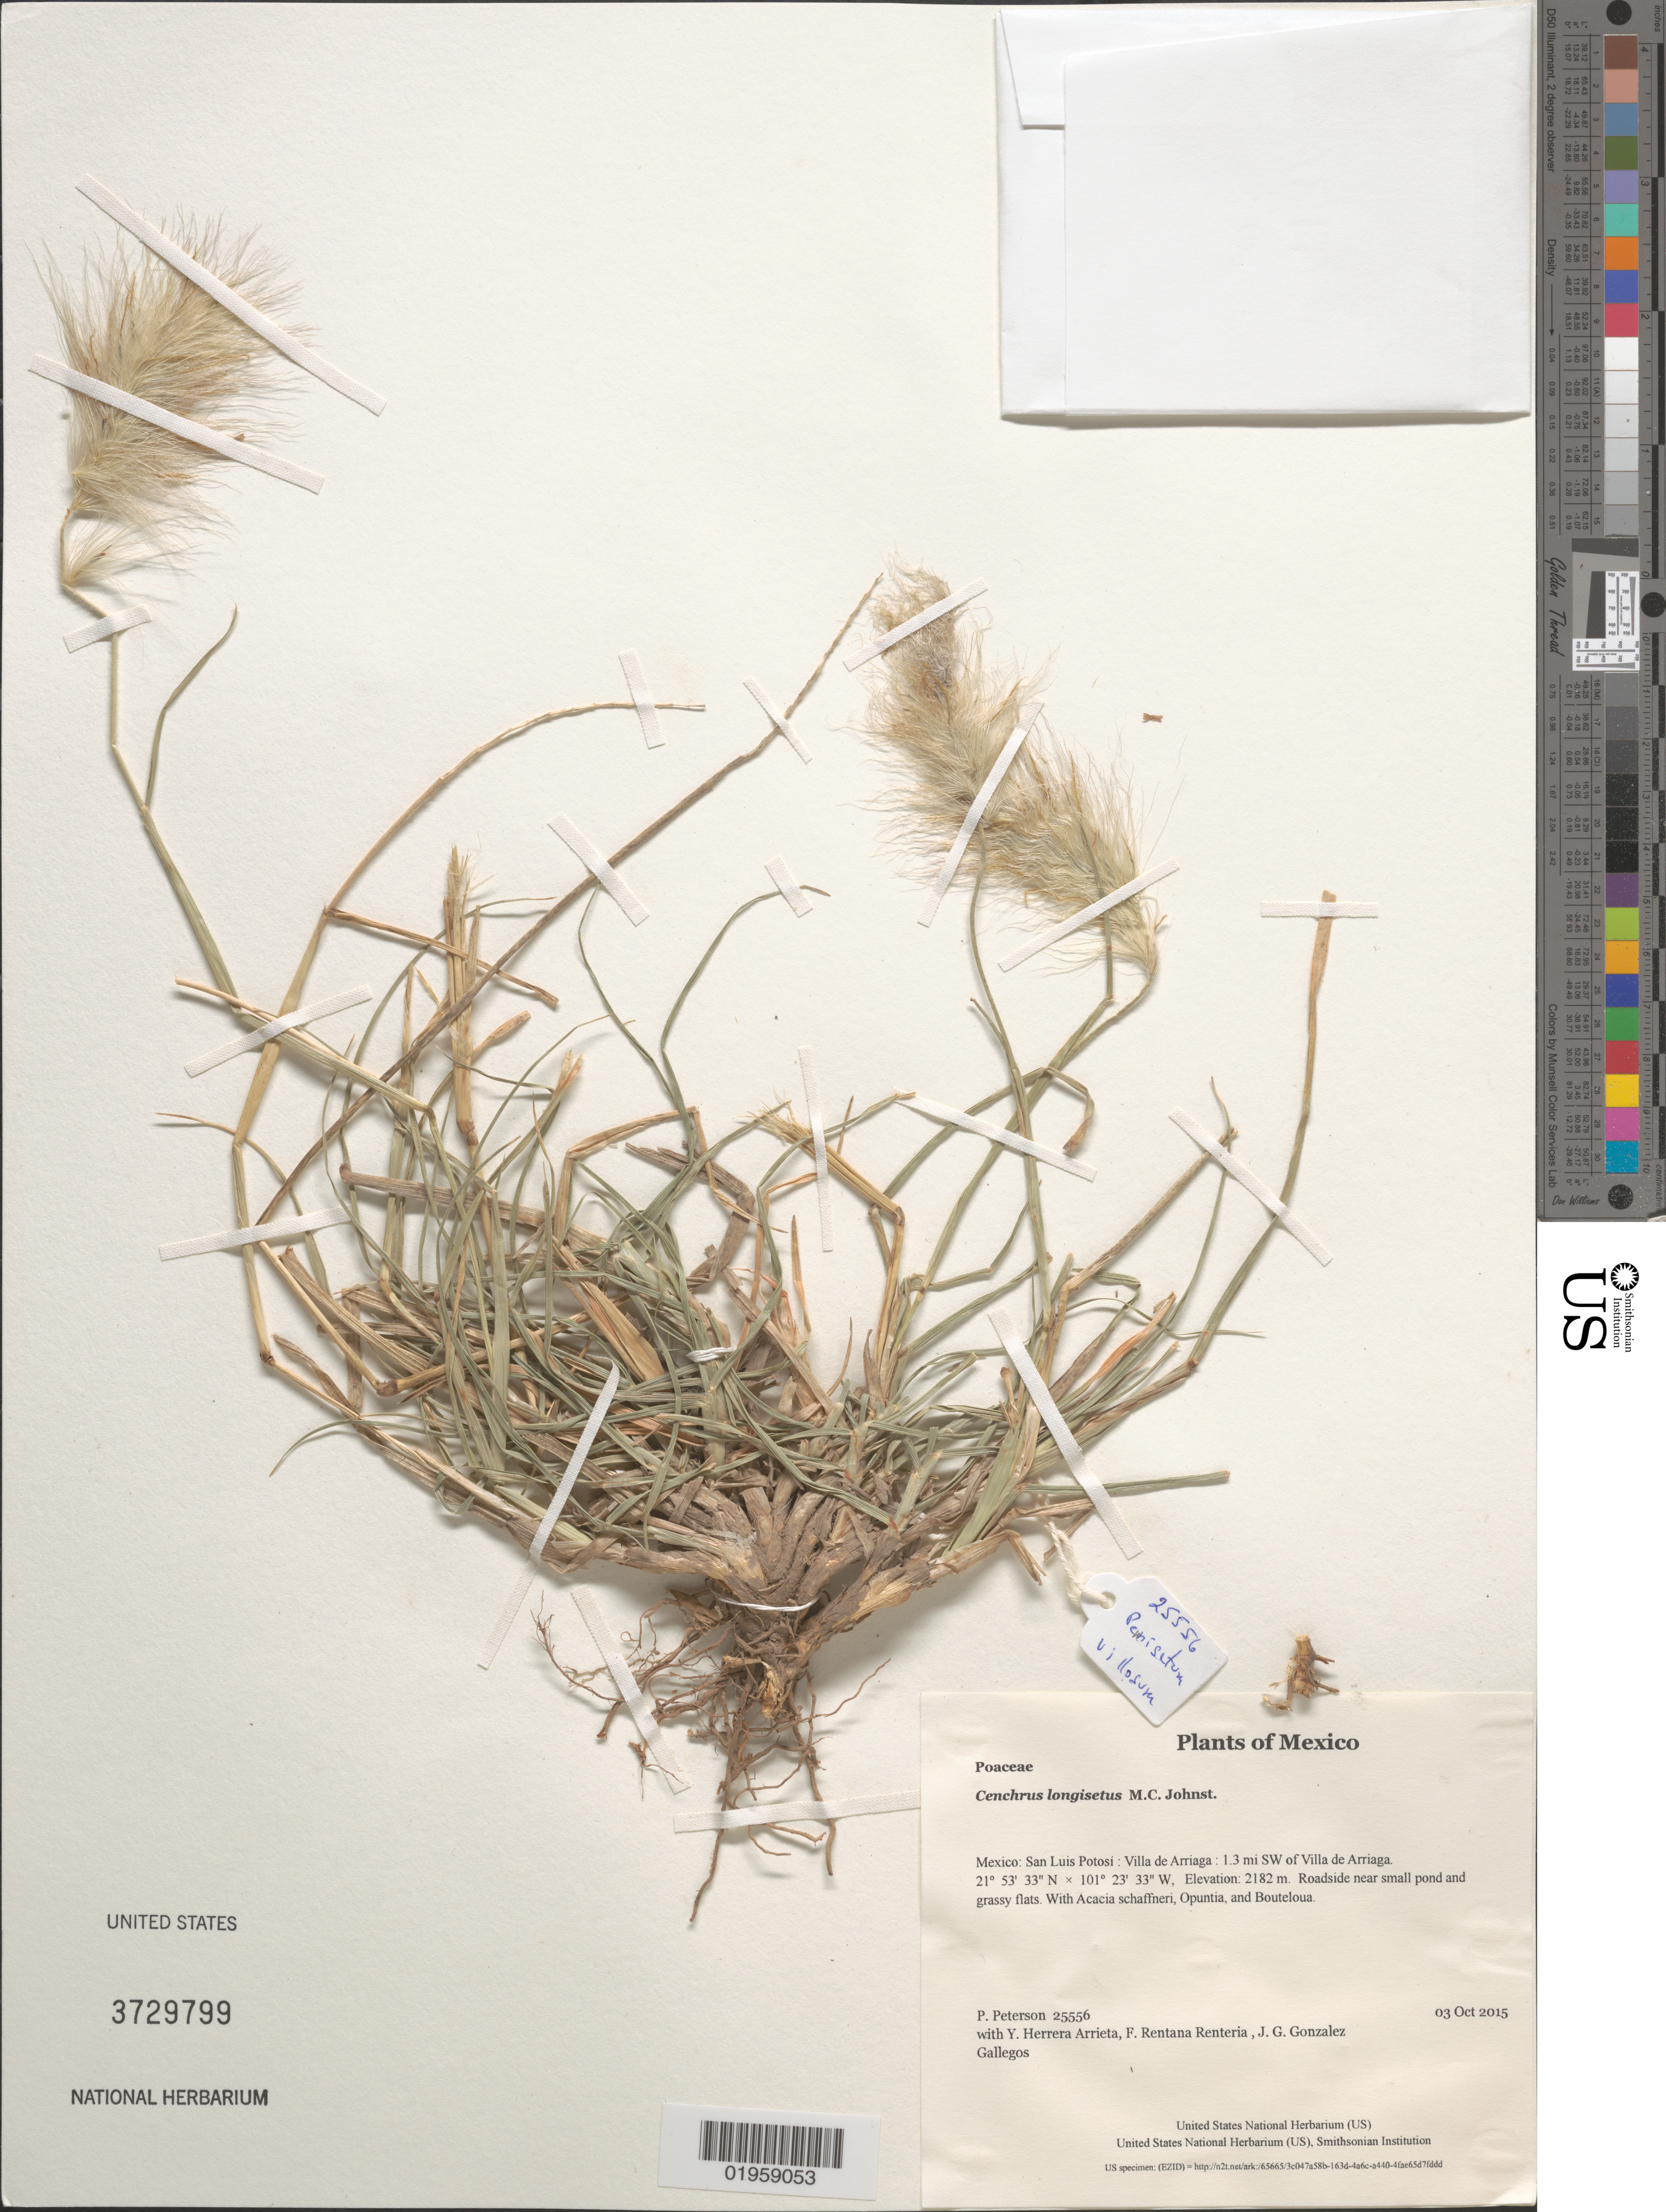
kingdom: Plantae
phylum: Tracheophyta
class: Liliopsida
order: Poales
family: Poaceae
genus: Cenchrus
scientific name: Cenchrus longisetus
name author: M.C. Johnst.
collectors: P. M. Peterson, Y. Herrera Arrieta, F. Rentana Renteria & J. G. Gonzalez Gallegos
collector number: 25556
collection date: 2015-10-03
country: Mexico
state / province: San Luis Potosí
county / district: Villa de Arriaga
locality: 1.3 mi SW of Villa de Arriaga.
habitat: Roadside near small pond and grassy flats.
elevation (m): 2182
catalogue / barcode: US 3729799